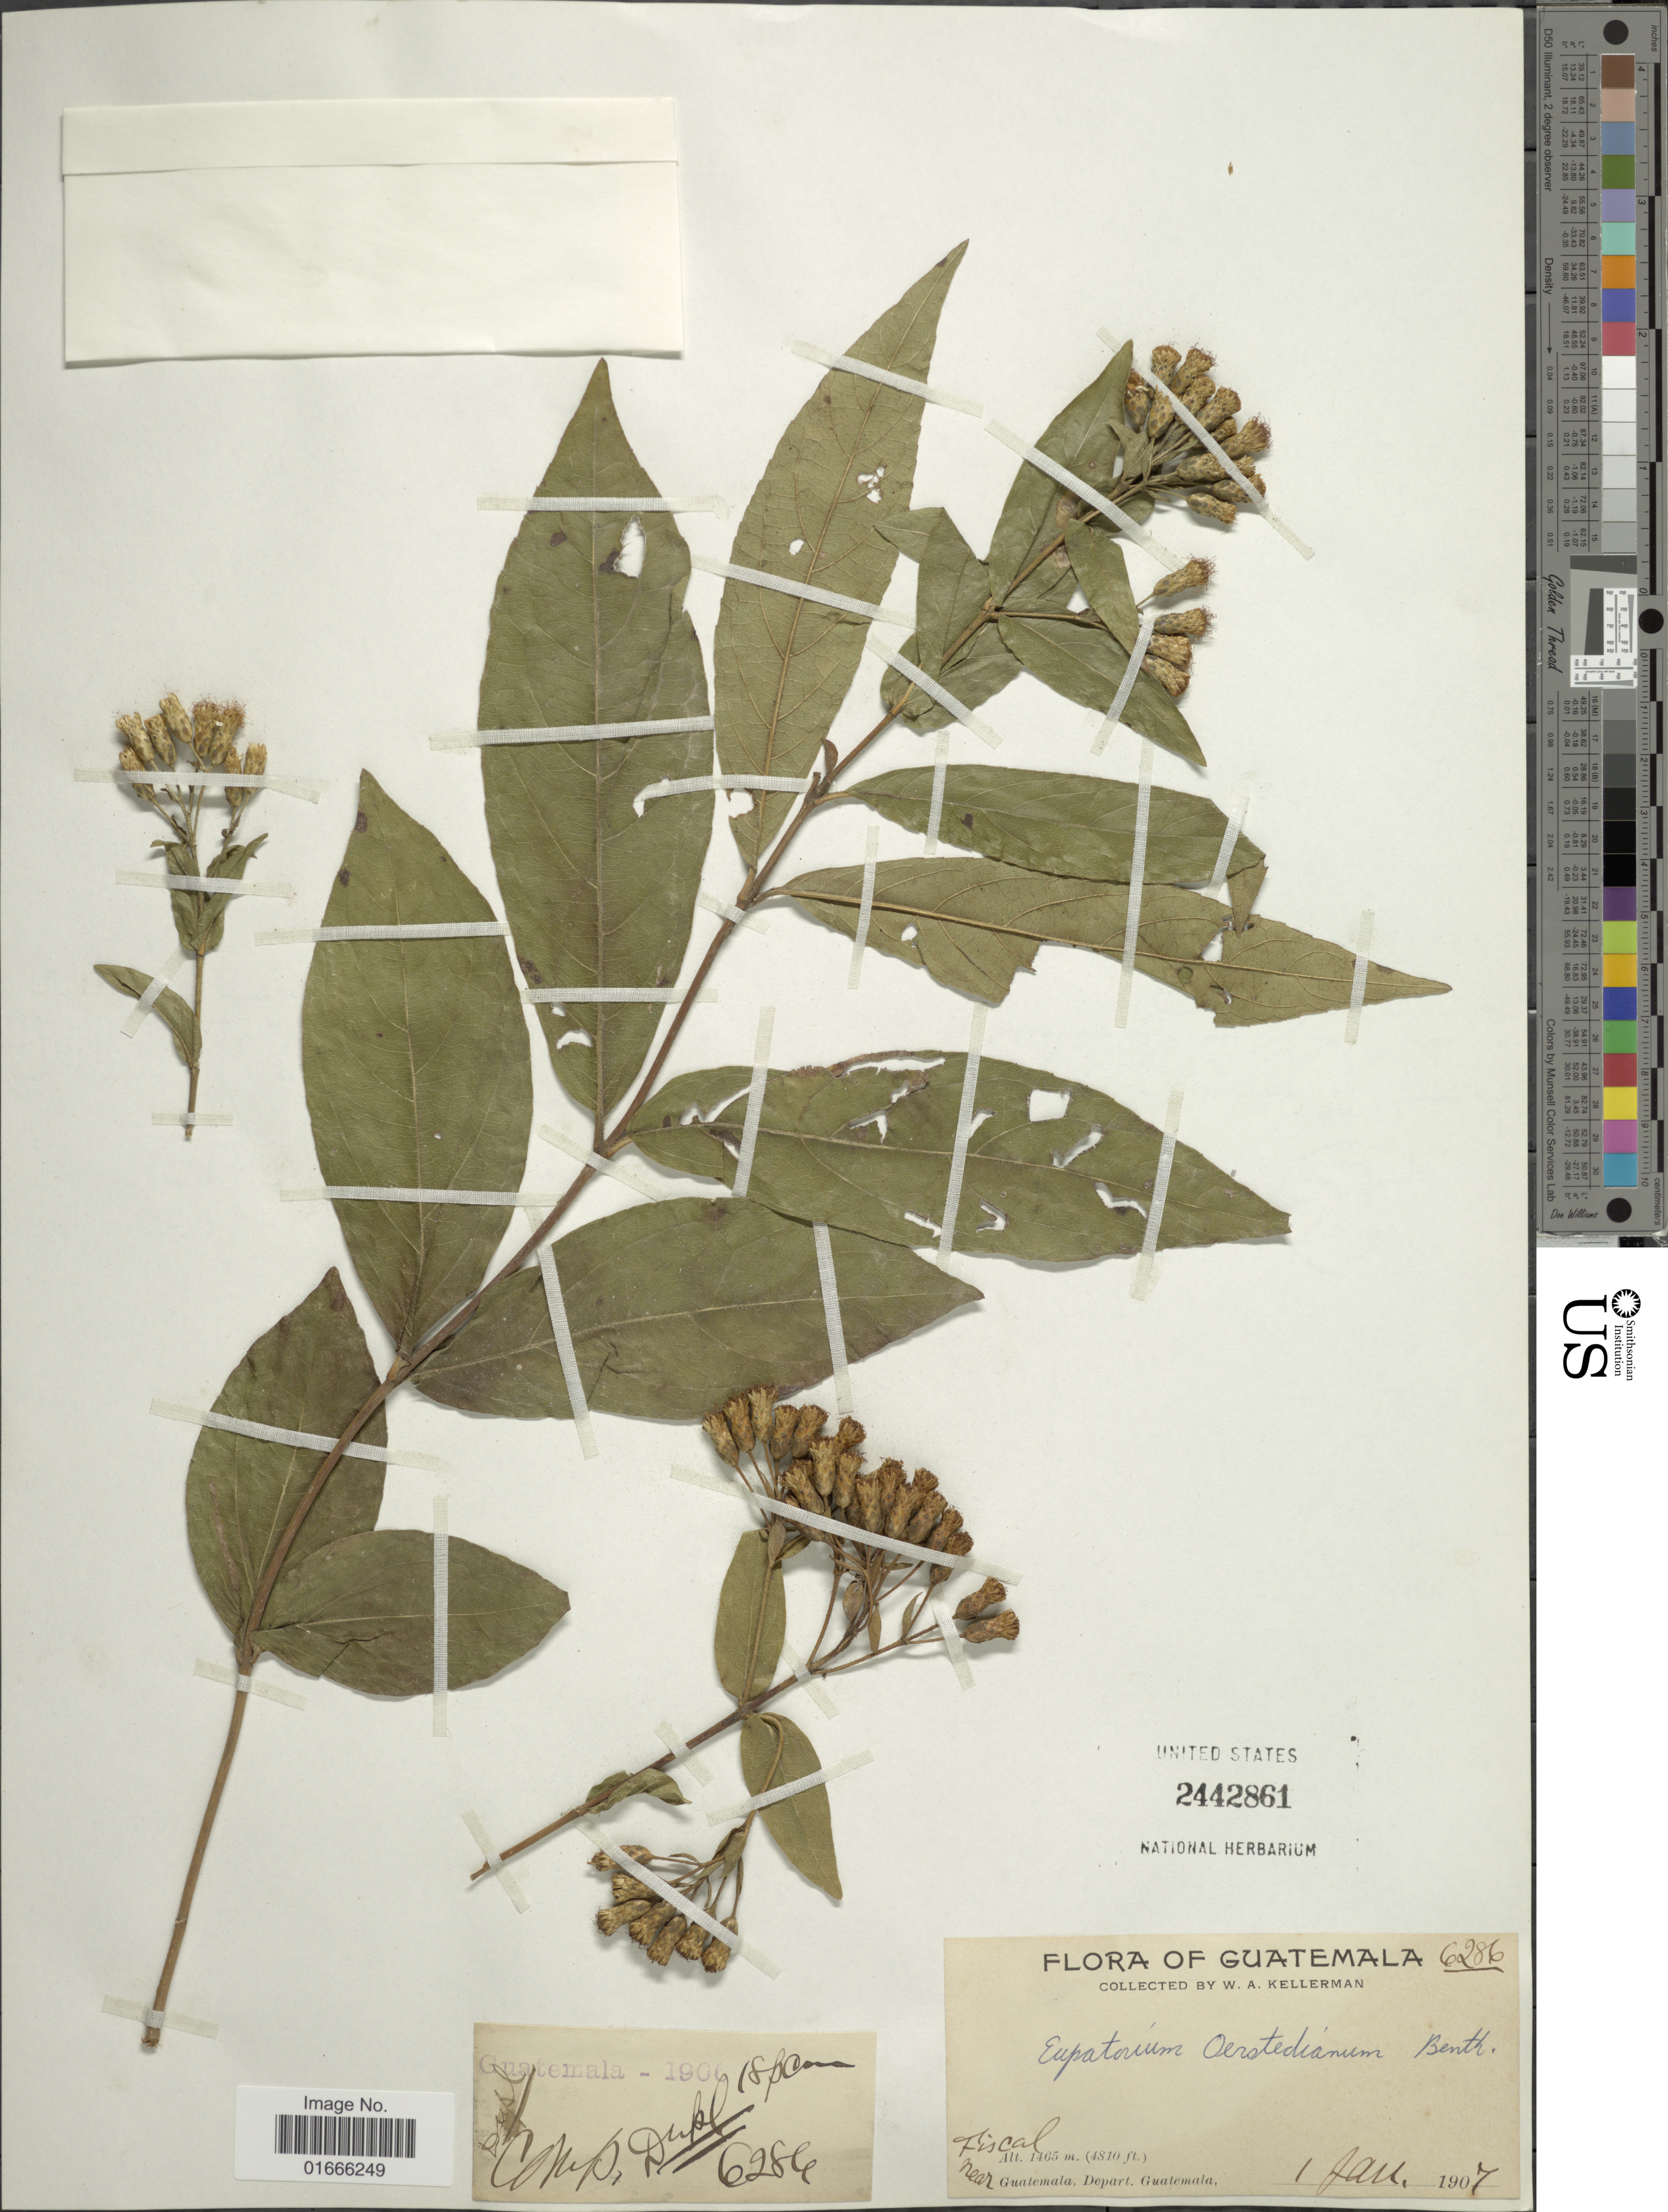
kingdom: Plantae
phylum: Tracheophyta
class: Magnoliopsida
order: Asterales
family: Asteraceae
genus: Chromolaena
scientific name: Chromolaena oerstediana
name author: (B.L. Rob. ex Oerst.) R.M. King & H. Rob.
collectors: W. Kellerman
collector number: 6286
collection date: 1907-01-01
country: Guatemala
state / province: Guatemala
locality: Near Guatemala, Depart. Guatemala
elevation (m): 1465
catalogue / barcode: US 2442861